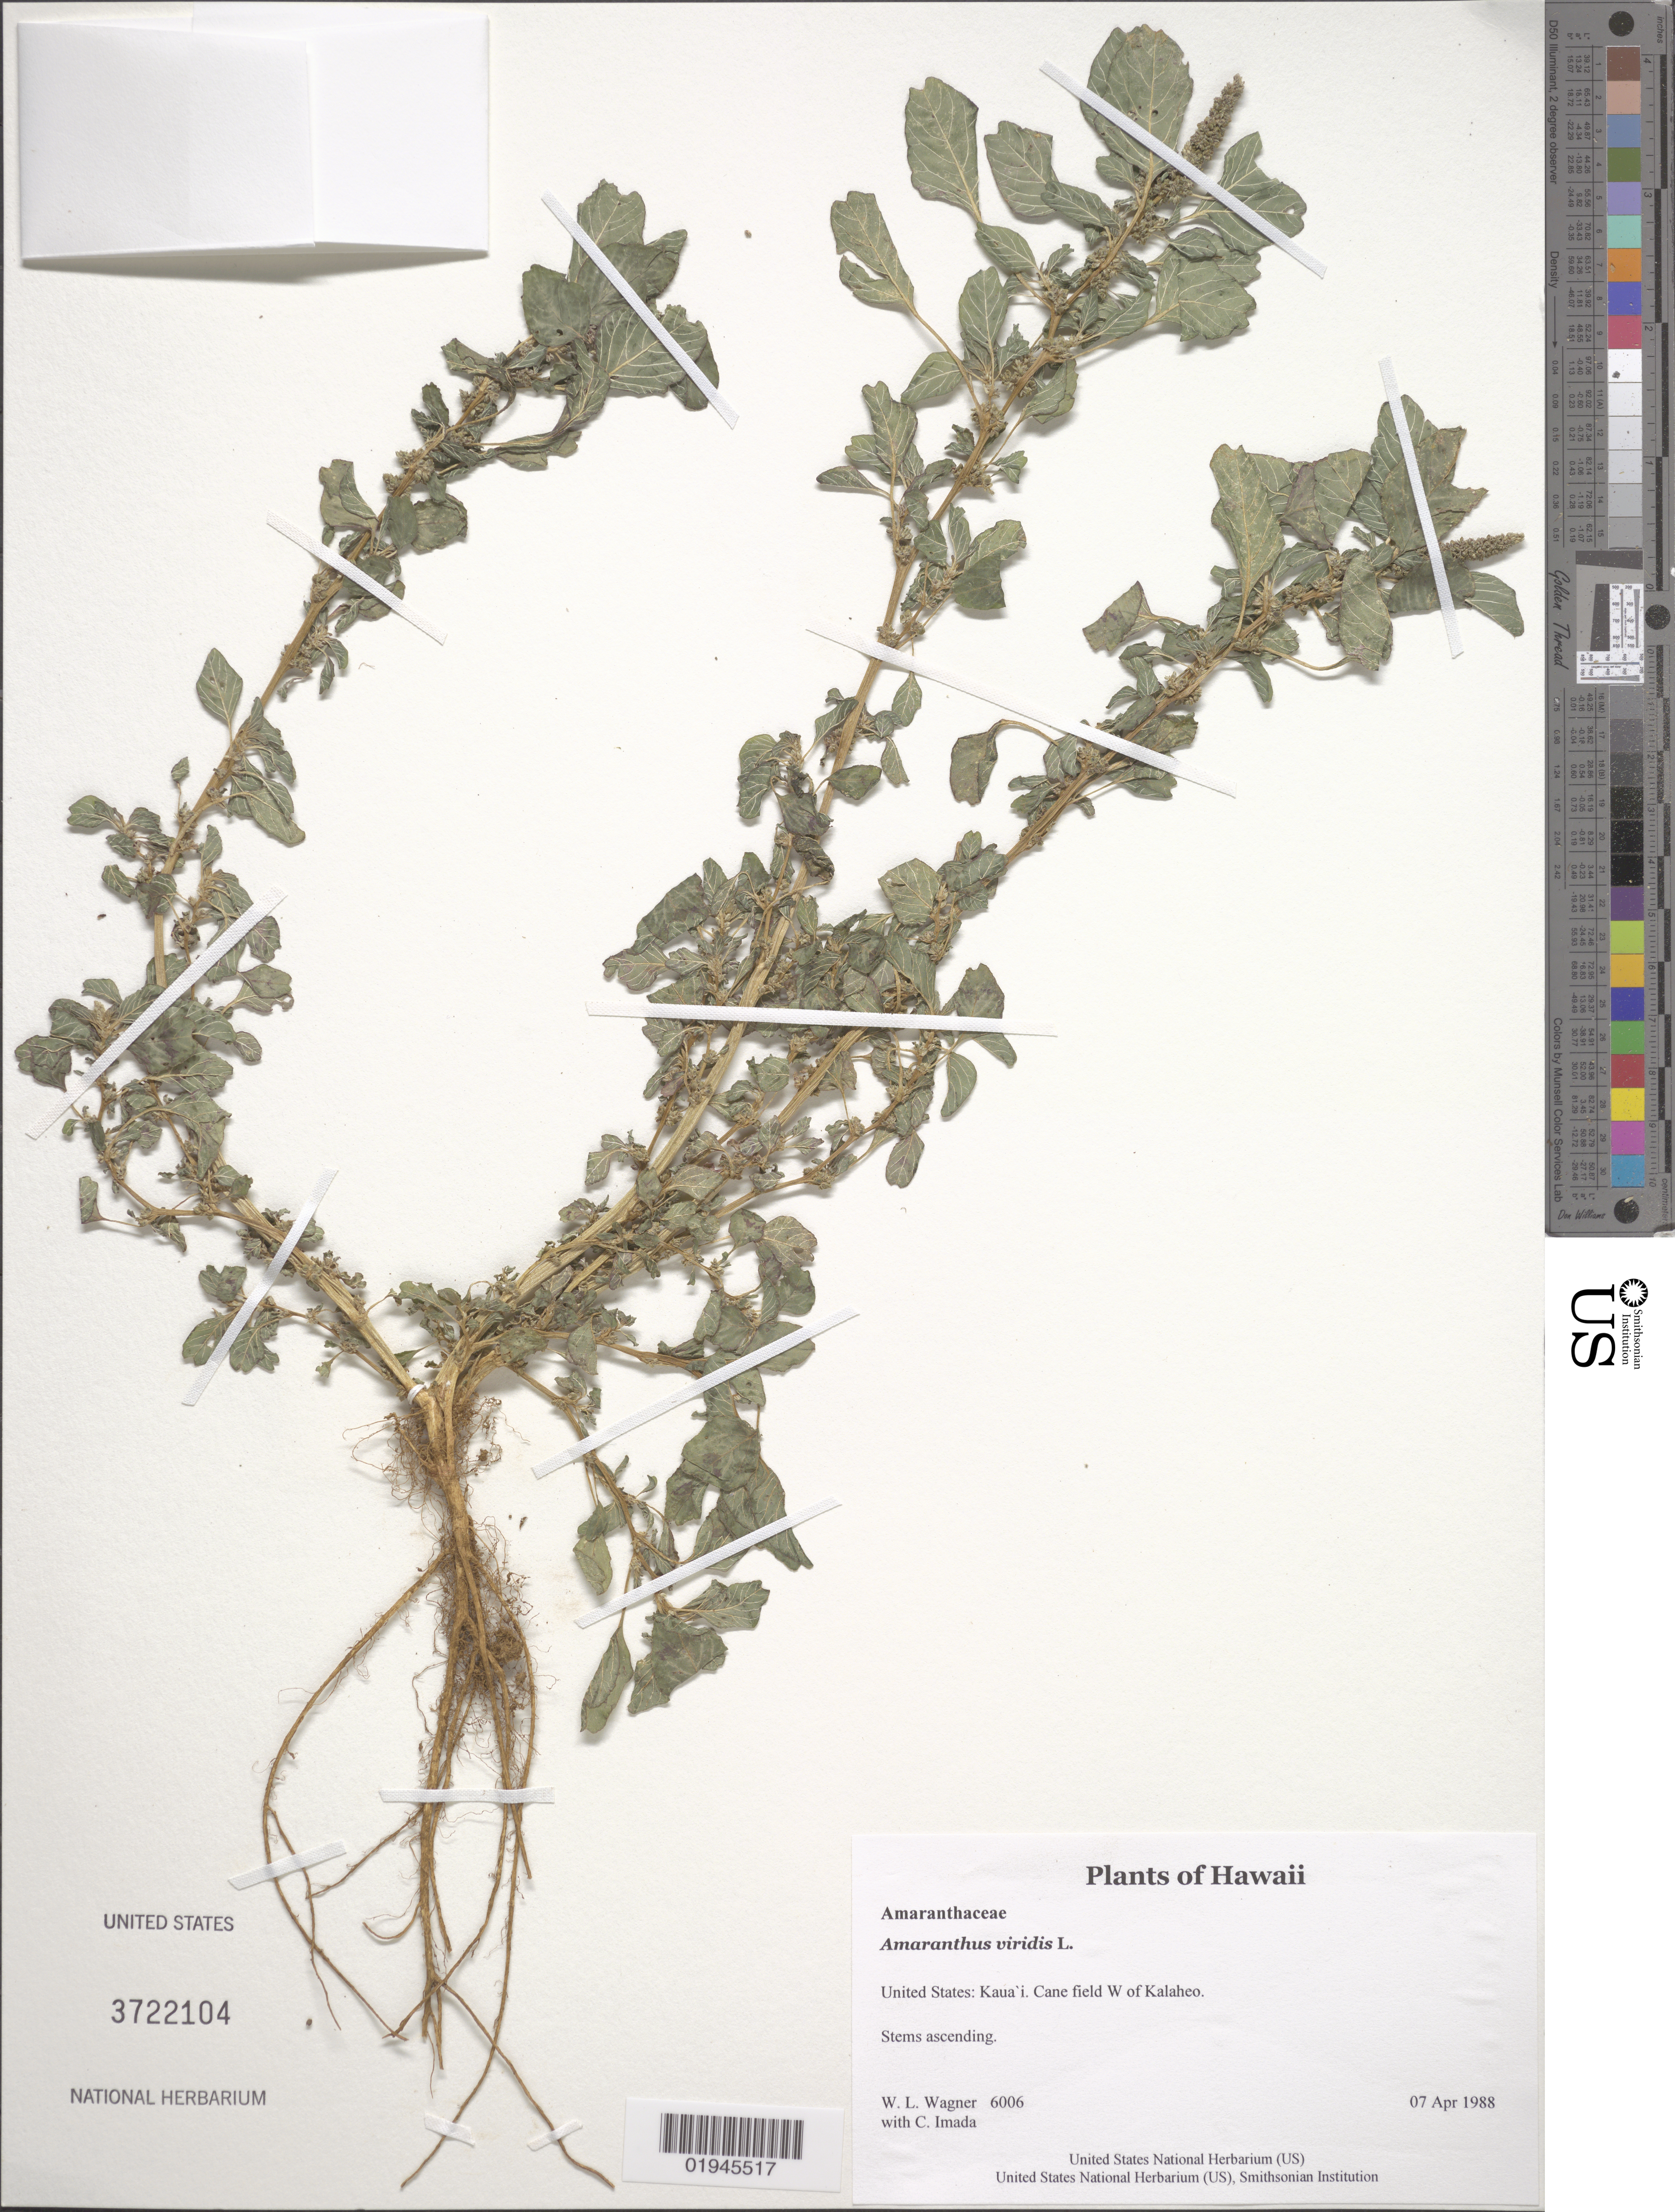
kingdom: Plantae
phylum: Tracheophyta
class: Magnoliopsida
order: Caryophyllales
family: Amaranthaceae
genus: Amaranthus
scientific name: Amaranthus viridis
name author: L.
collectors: W. L. Wagner & C. Imada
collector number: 6006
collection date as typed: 7 Apr 1988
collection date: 1988-04-07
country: United States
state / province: Hawaii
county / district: Kauai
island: Kaua'i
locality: Cane field W of Kalaheo.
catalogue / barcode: US 3722104